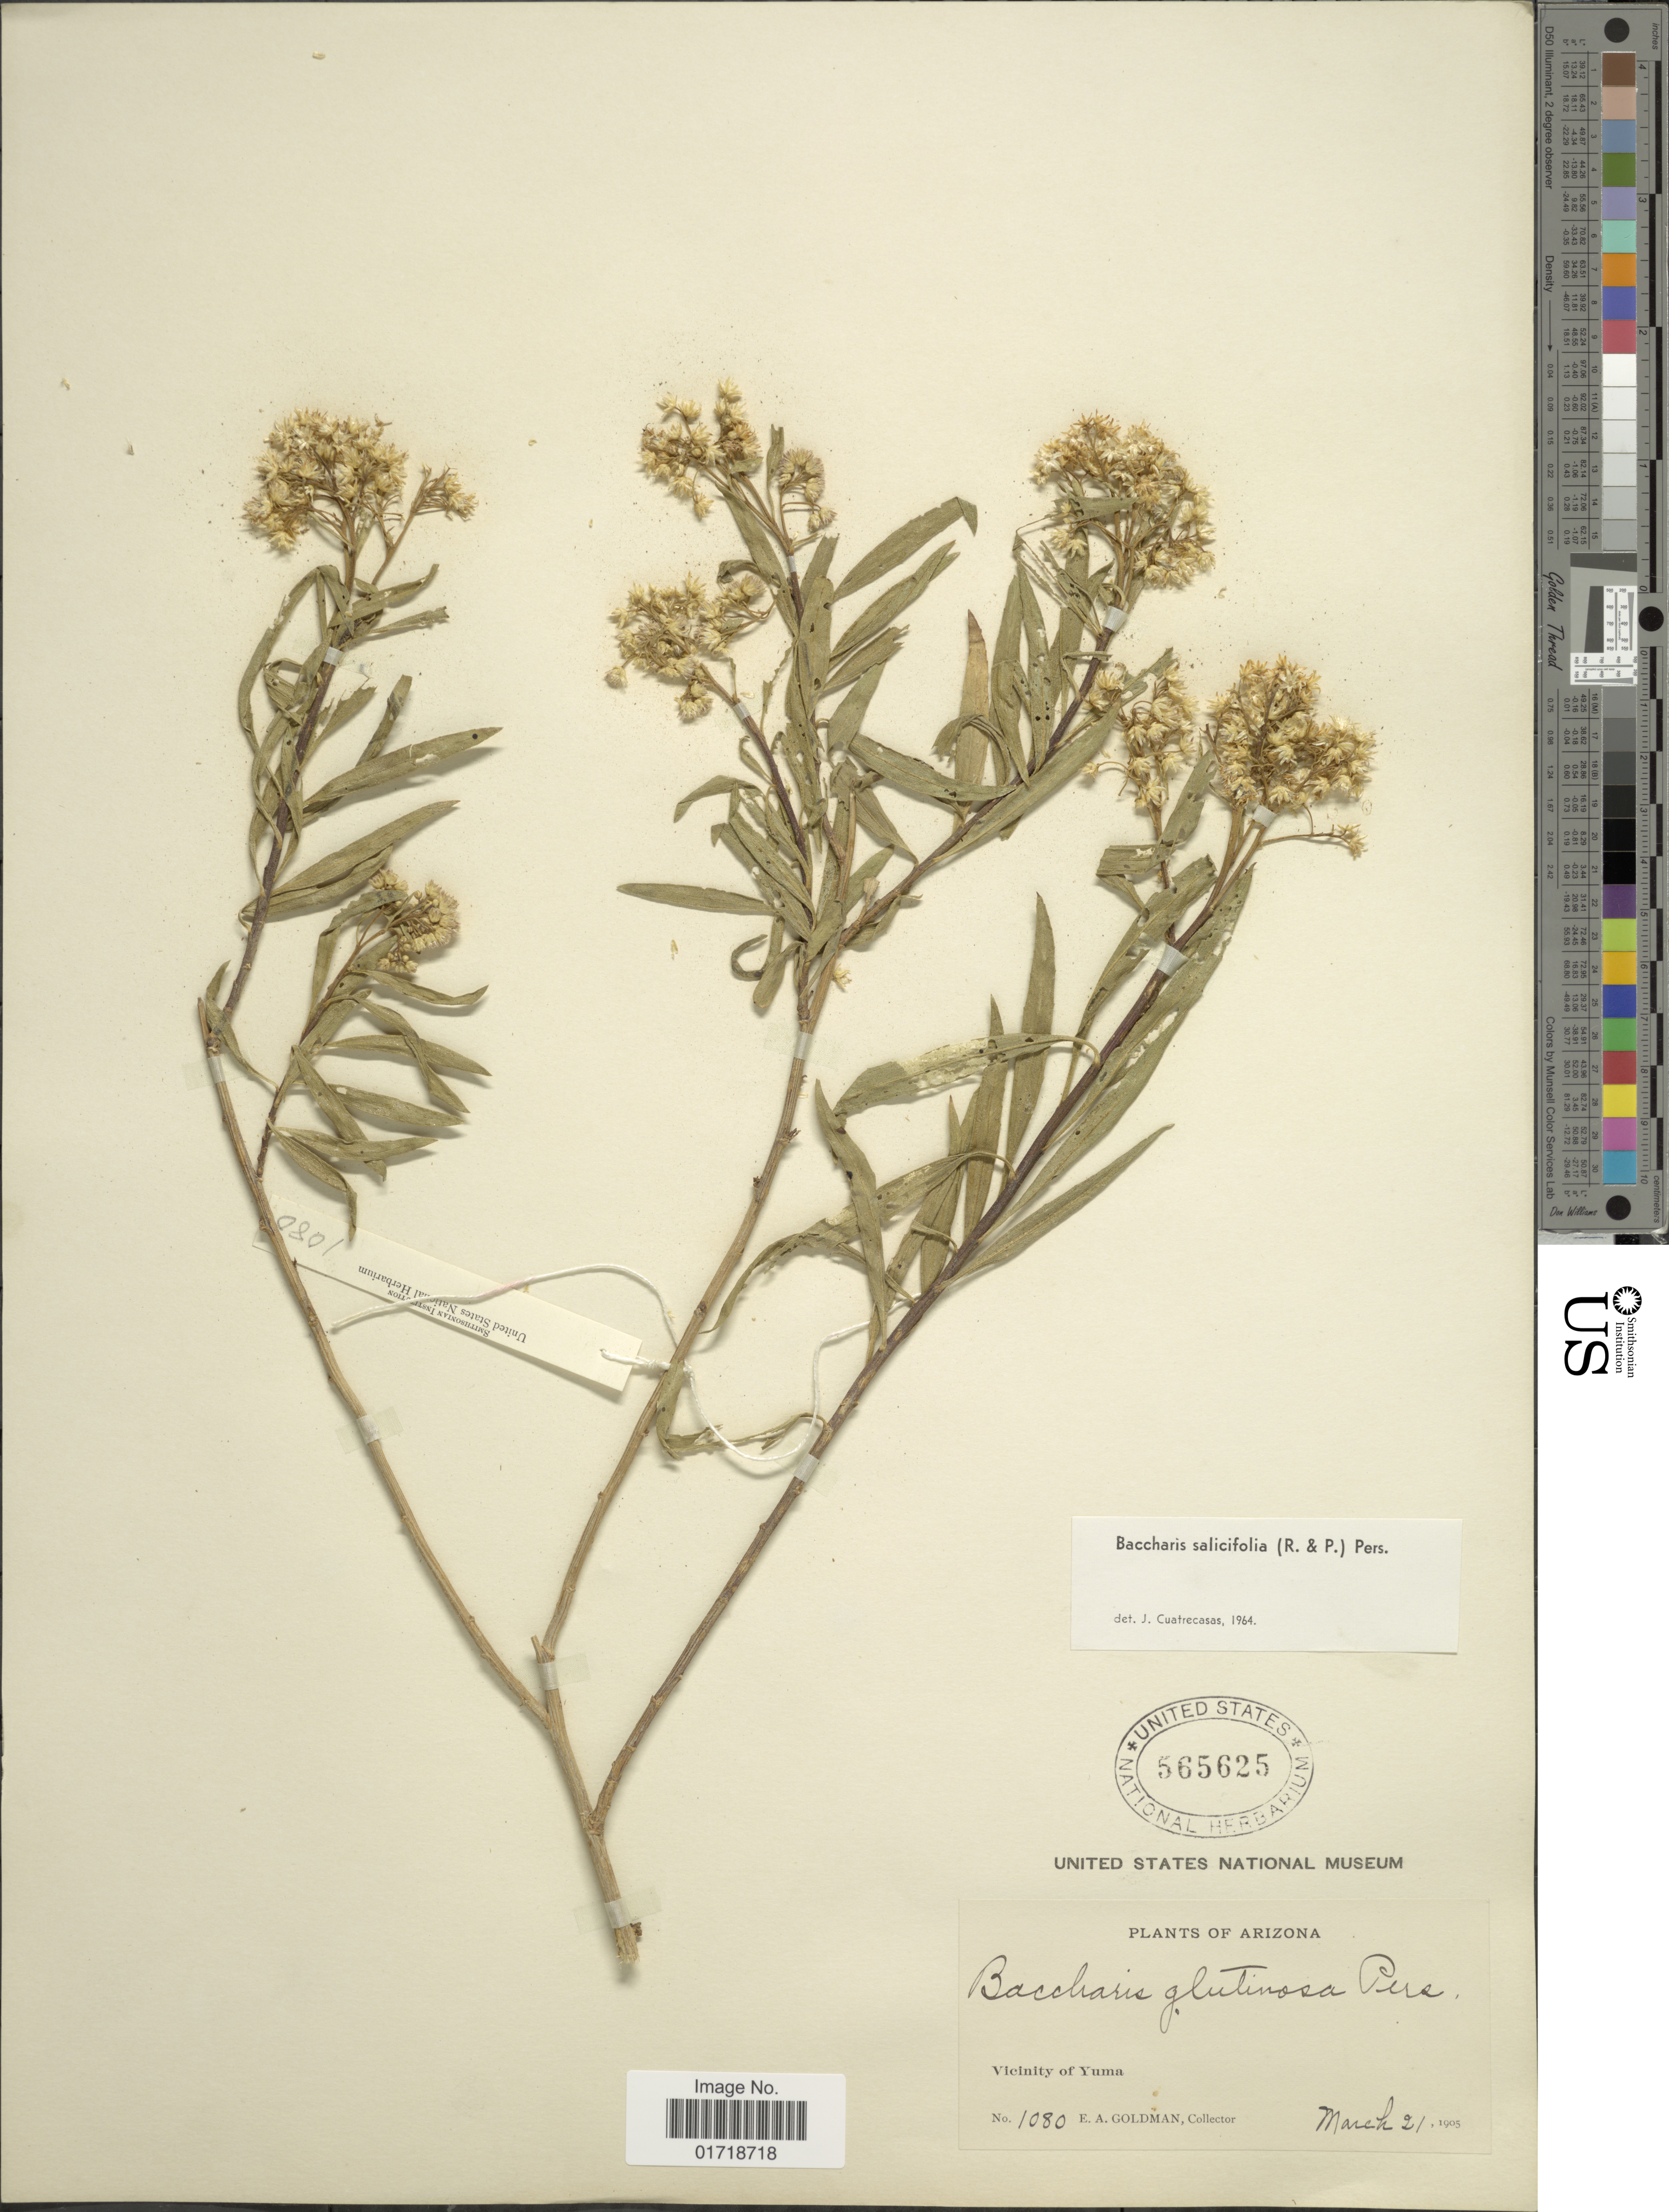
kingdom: Plantae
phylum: Tracheophyta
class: Magnoliopsida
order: Asterales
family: Asteraceae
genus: Baccharis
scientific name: Baccharis glutinosa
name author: Pers.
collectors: E. A. Goldman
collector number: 1080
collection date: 1905-03-21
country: United States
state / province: Arizona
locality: Vicinity of Yuma.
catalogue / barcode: US 565625